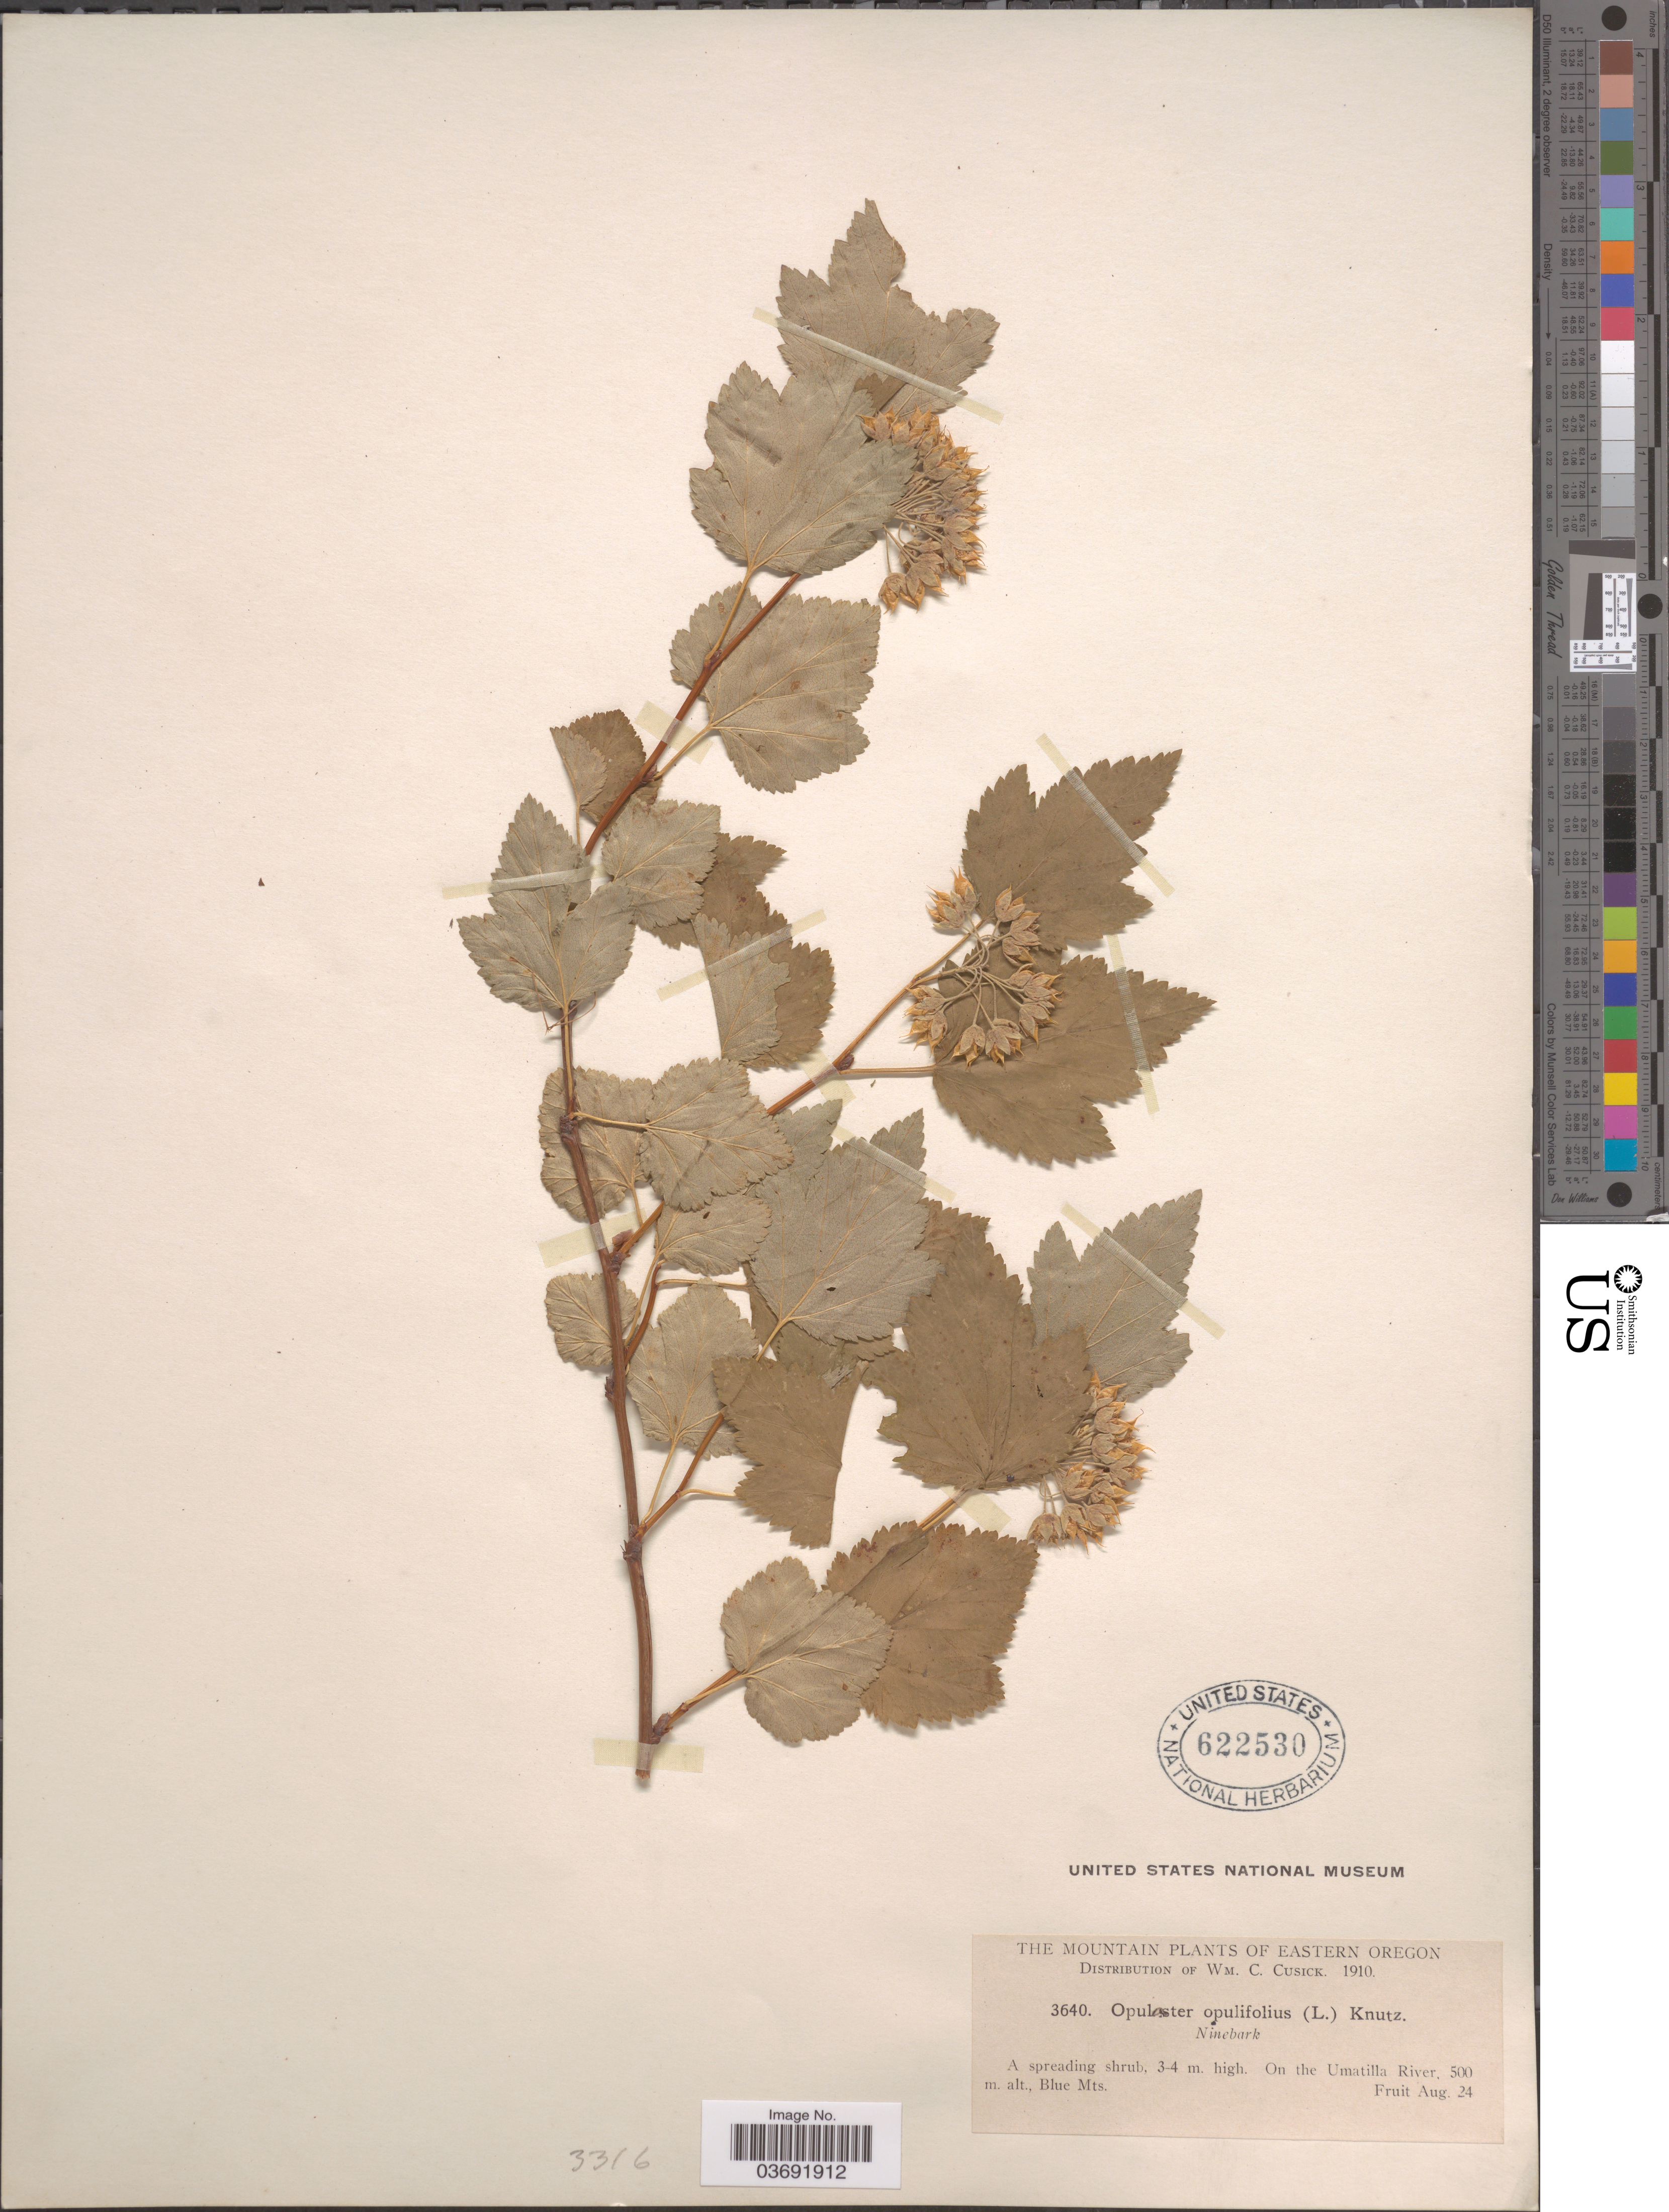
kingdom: Plantae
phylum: Tracheophyta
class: Magnoliopsida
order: Rosales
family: Rosaceae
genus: Physocarpus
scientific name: Physocarpus capitatus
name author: (Pursh) Kuntze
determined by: Strong, Mark T., (BOT), Smithsonian Institution - National Museum of Natural History (UNITED STATES)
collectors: W. C. Cusick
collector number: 3640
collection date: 1910-08-24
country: United States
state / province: Oregon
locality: The Mountain. Eastern Oregon. On the Umatilla River. Blue Mts.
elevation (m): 500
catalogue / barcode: US 622530